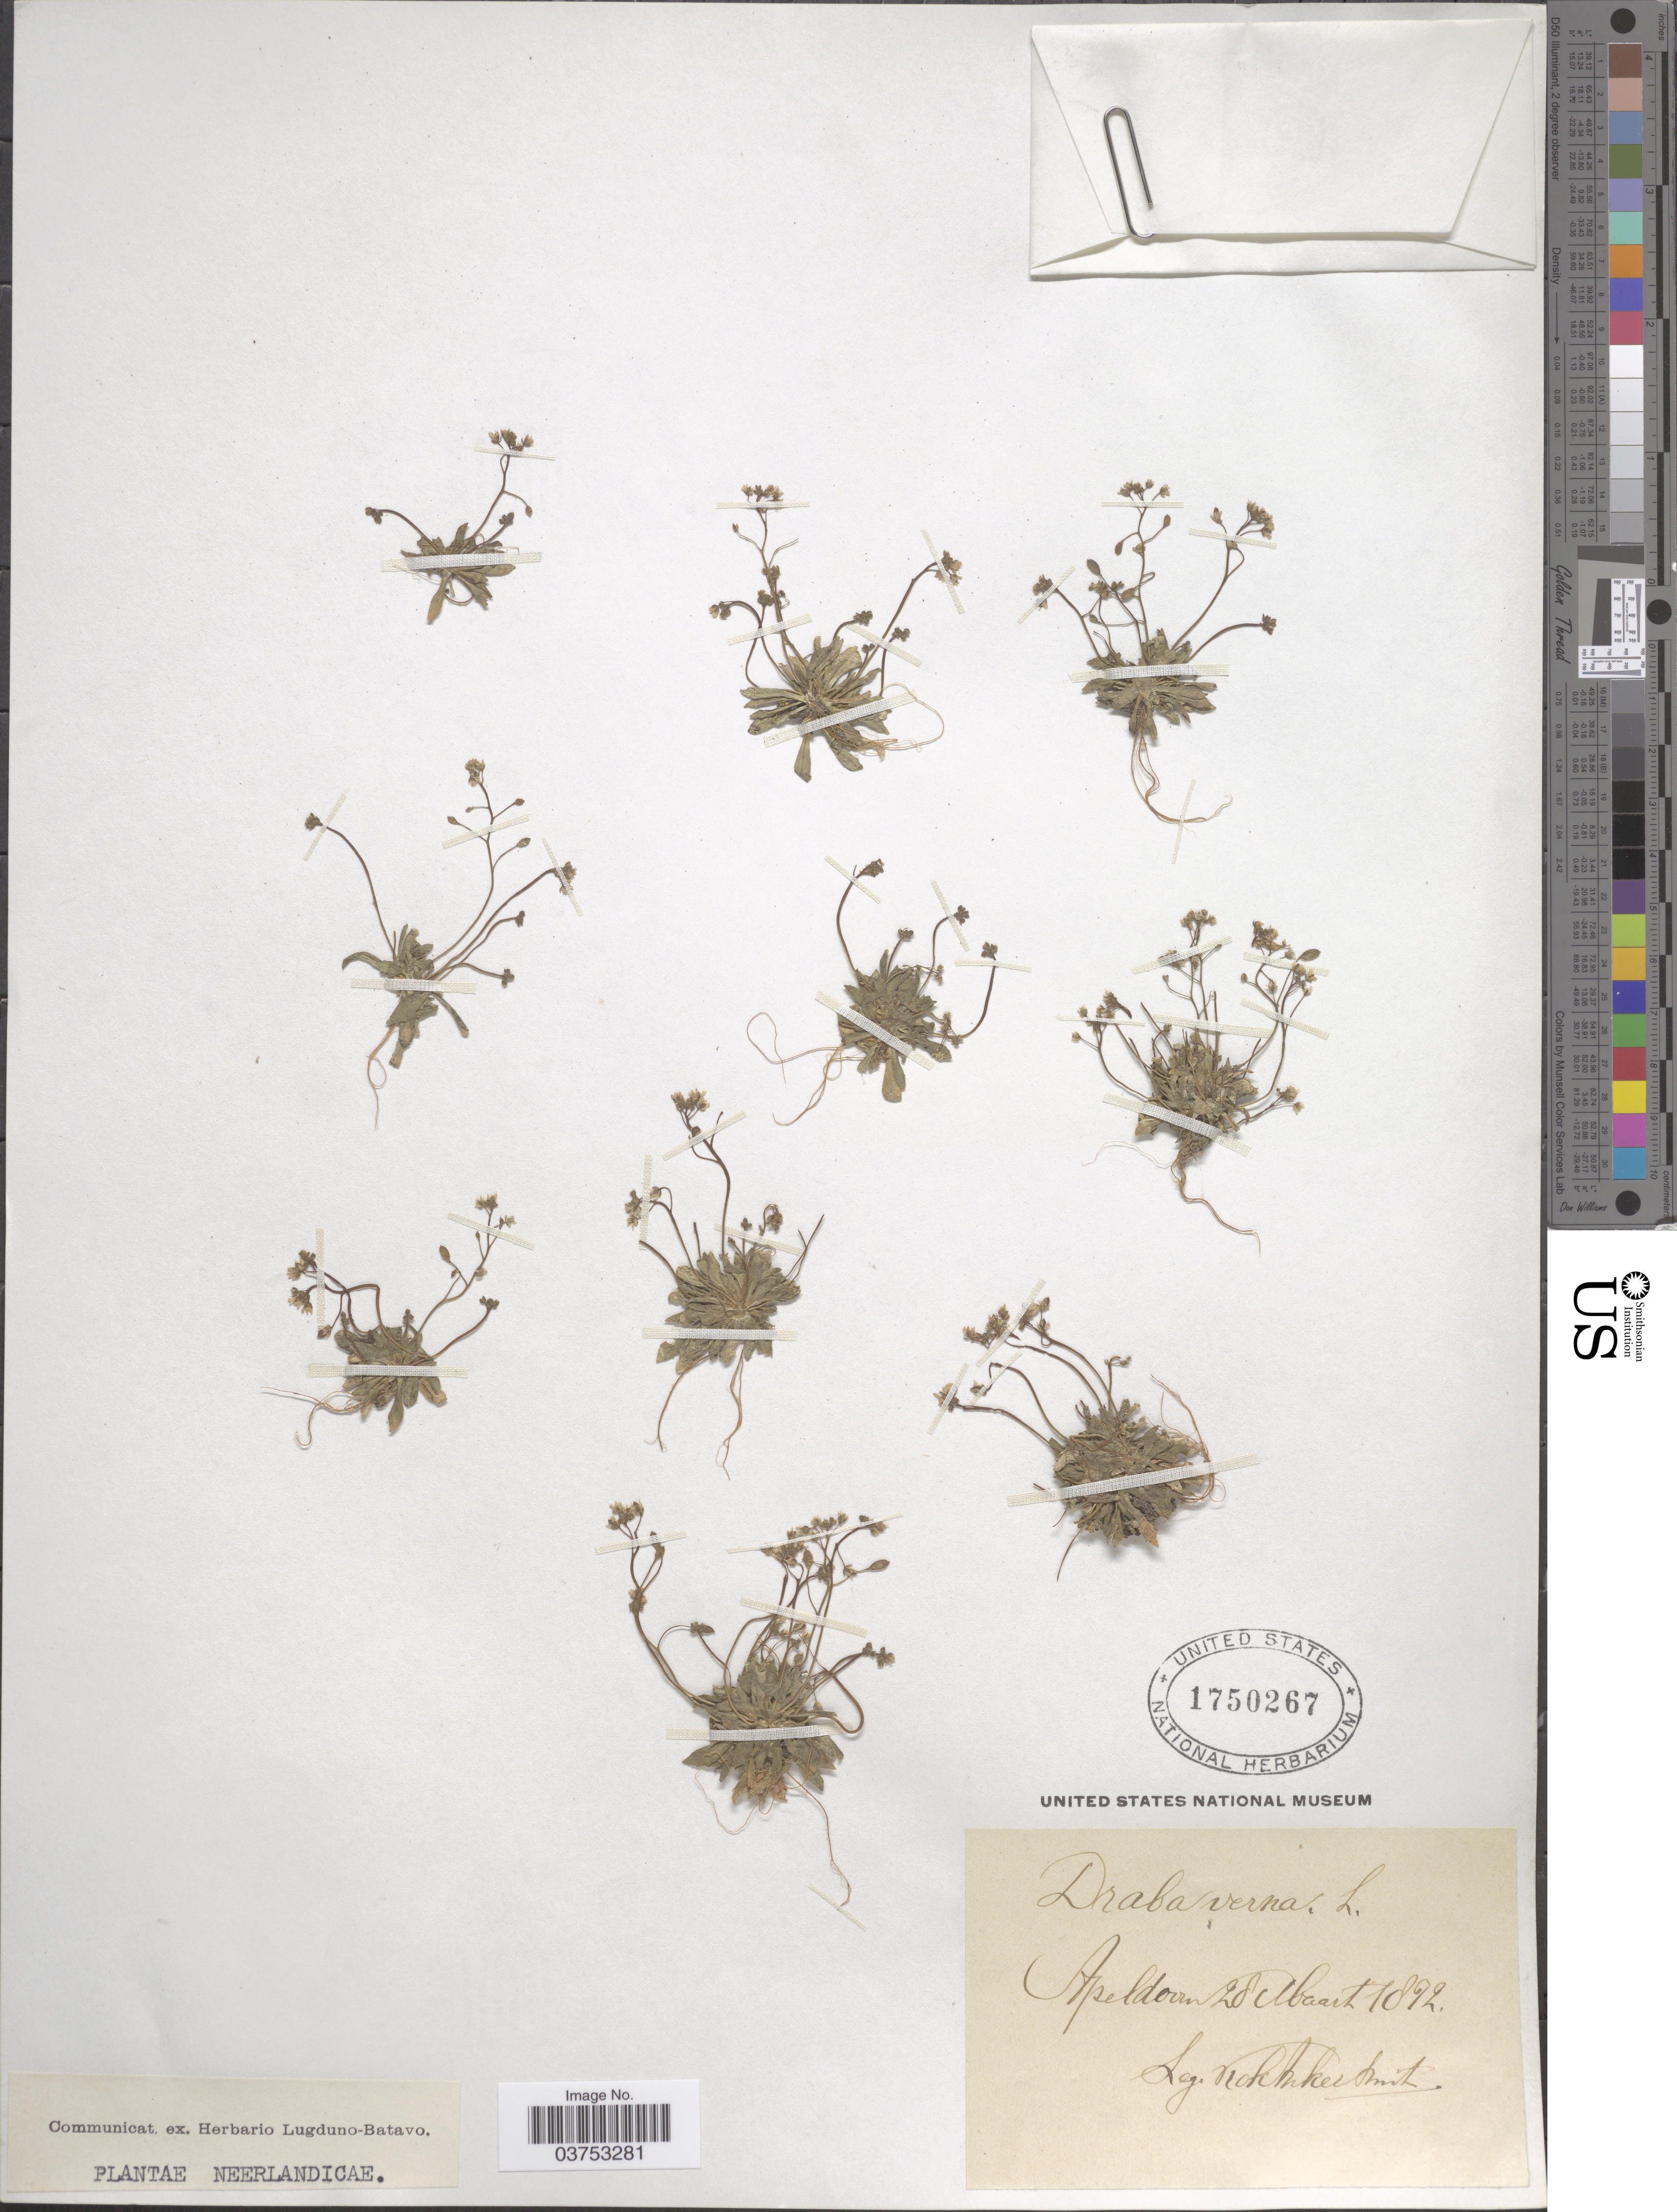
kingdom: Plantae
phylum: Tracheophyta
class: Magnoliopsida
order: Brassicales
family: Brassicaceae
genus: Draba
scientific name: Draba verna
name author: L.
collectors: Kok Ankersmit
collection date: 1892-03-28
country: Netherlands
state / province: Gelderland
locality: Apeldoorn. Neerlandicae.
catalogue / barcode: US 1750267